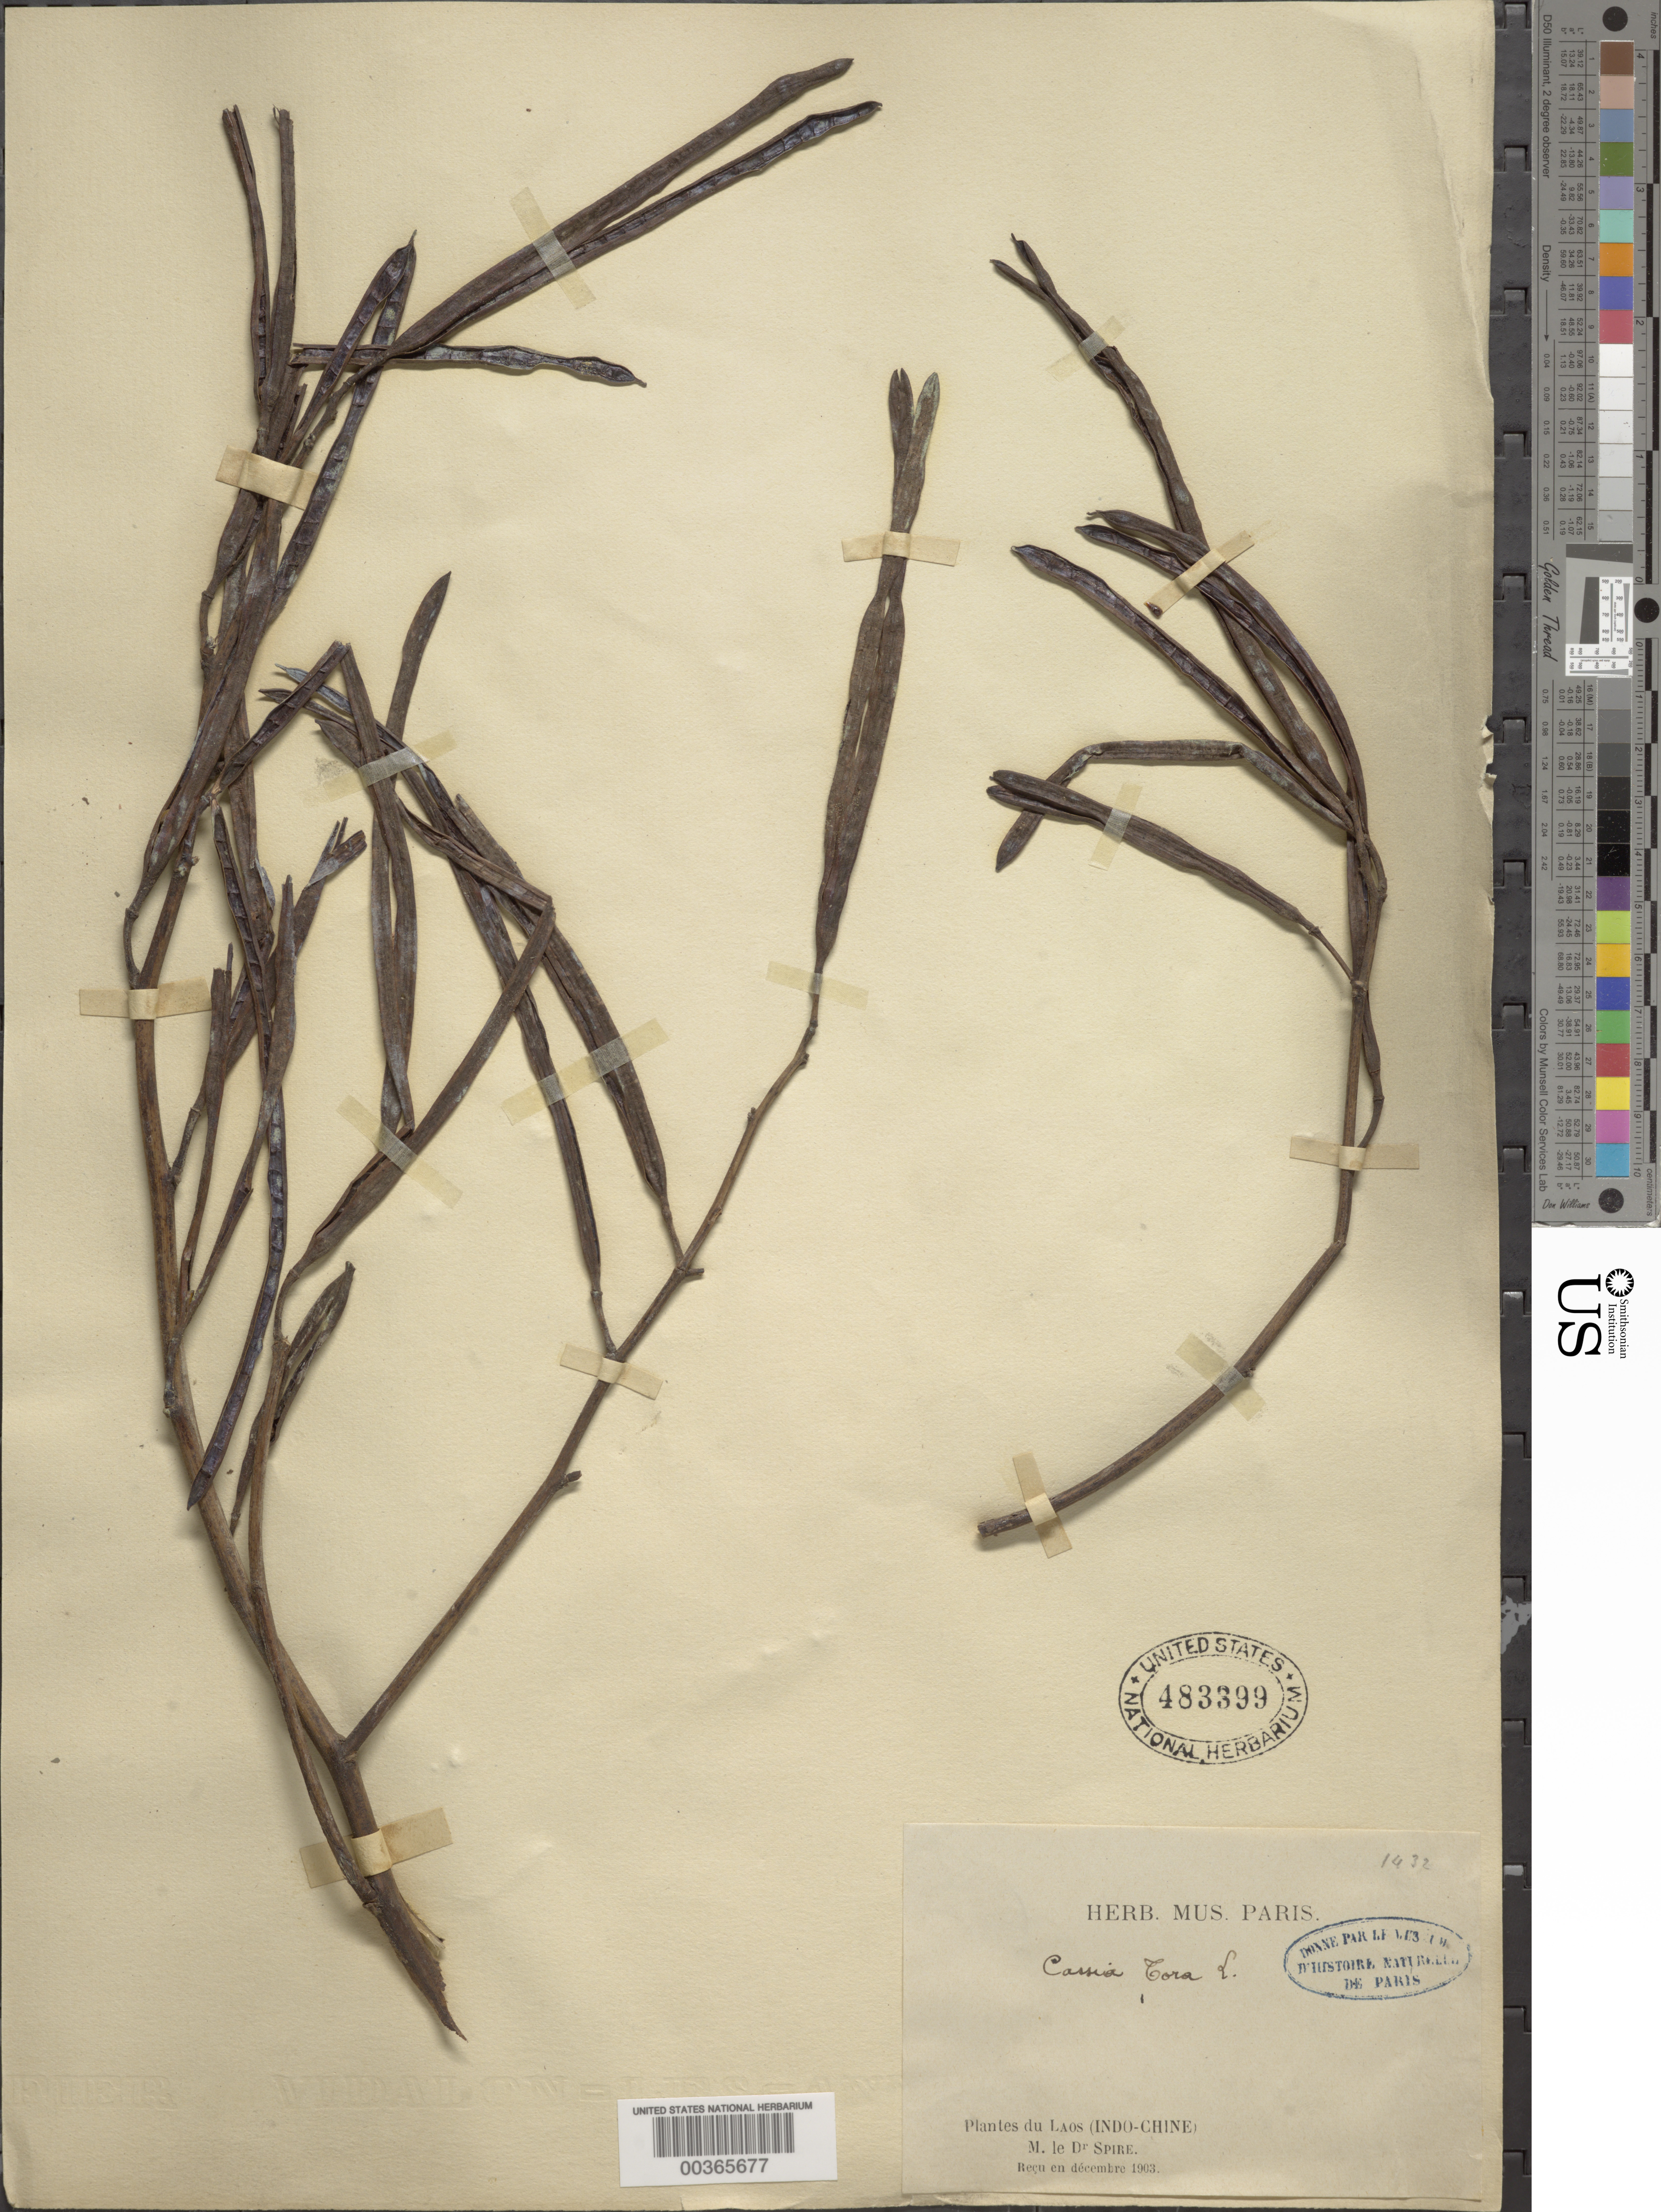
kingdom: Plantae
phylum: Tracheophyta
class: Magnoliopsida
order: Fabales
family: Fabaceae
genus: Senna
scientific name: Senna obtusifolia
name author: (L.) H.S. Irwin & Barneby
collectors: -. Spire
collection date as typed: Dec 1903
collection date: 1903-12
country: Laos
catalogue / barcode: US 483399